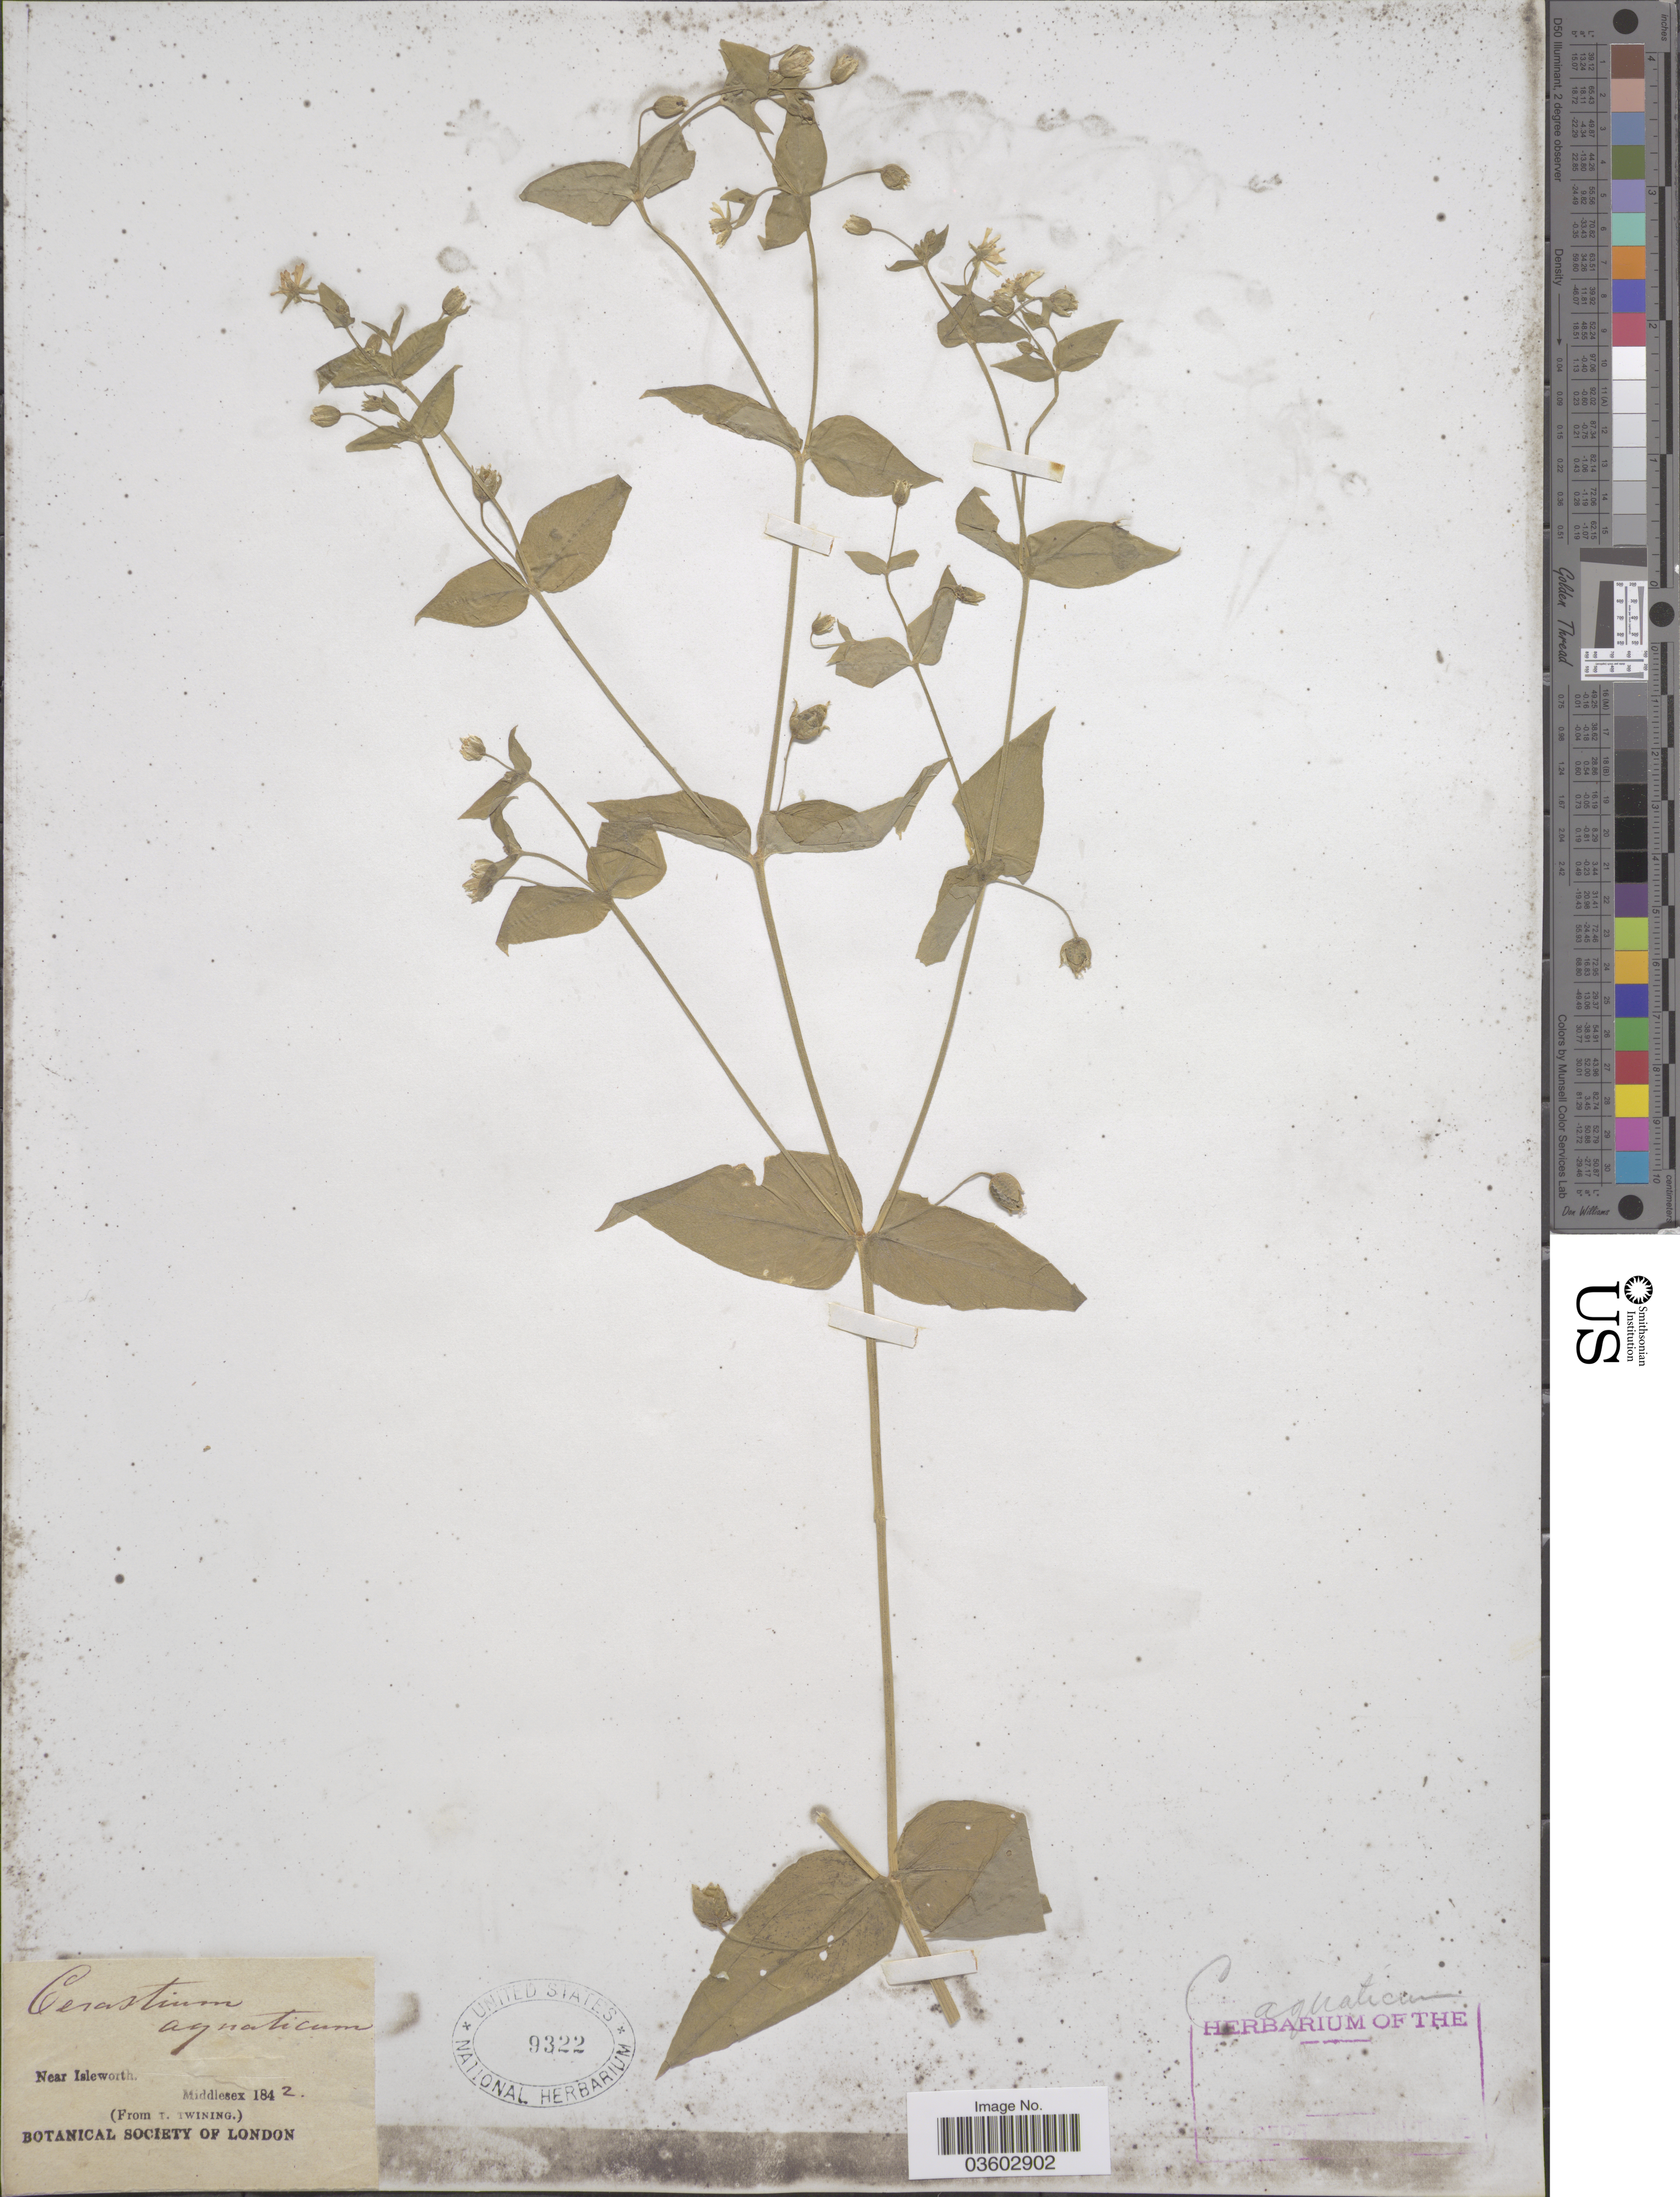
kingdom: Plantae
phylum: Tracheophyta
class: Magnoliopsida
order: Caryophyllales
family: Caryophyllaceae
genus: Cerastium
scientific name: Cerastium aquaticum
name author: L.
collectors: T. Twinning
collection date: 1842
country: United Kingdom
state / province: England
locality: Near Isleworth. Middlesex.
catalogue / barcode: US 9322